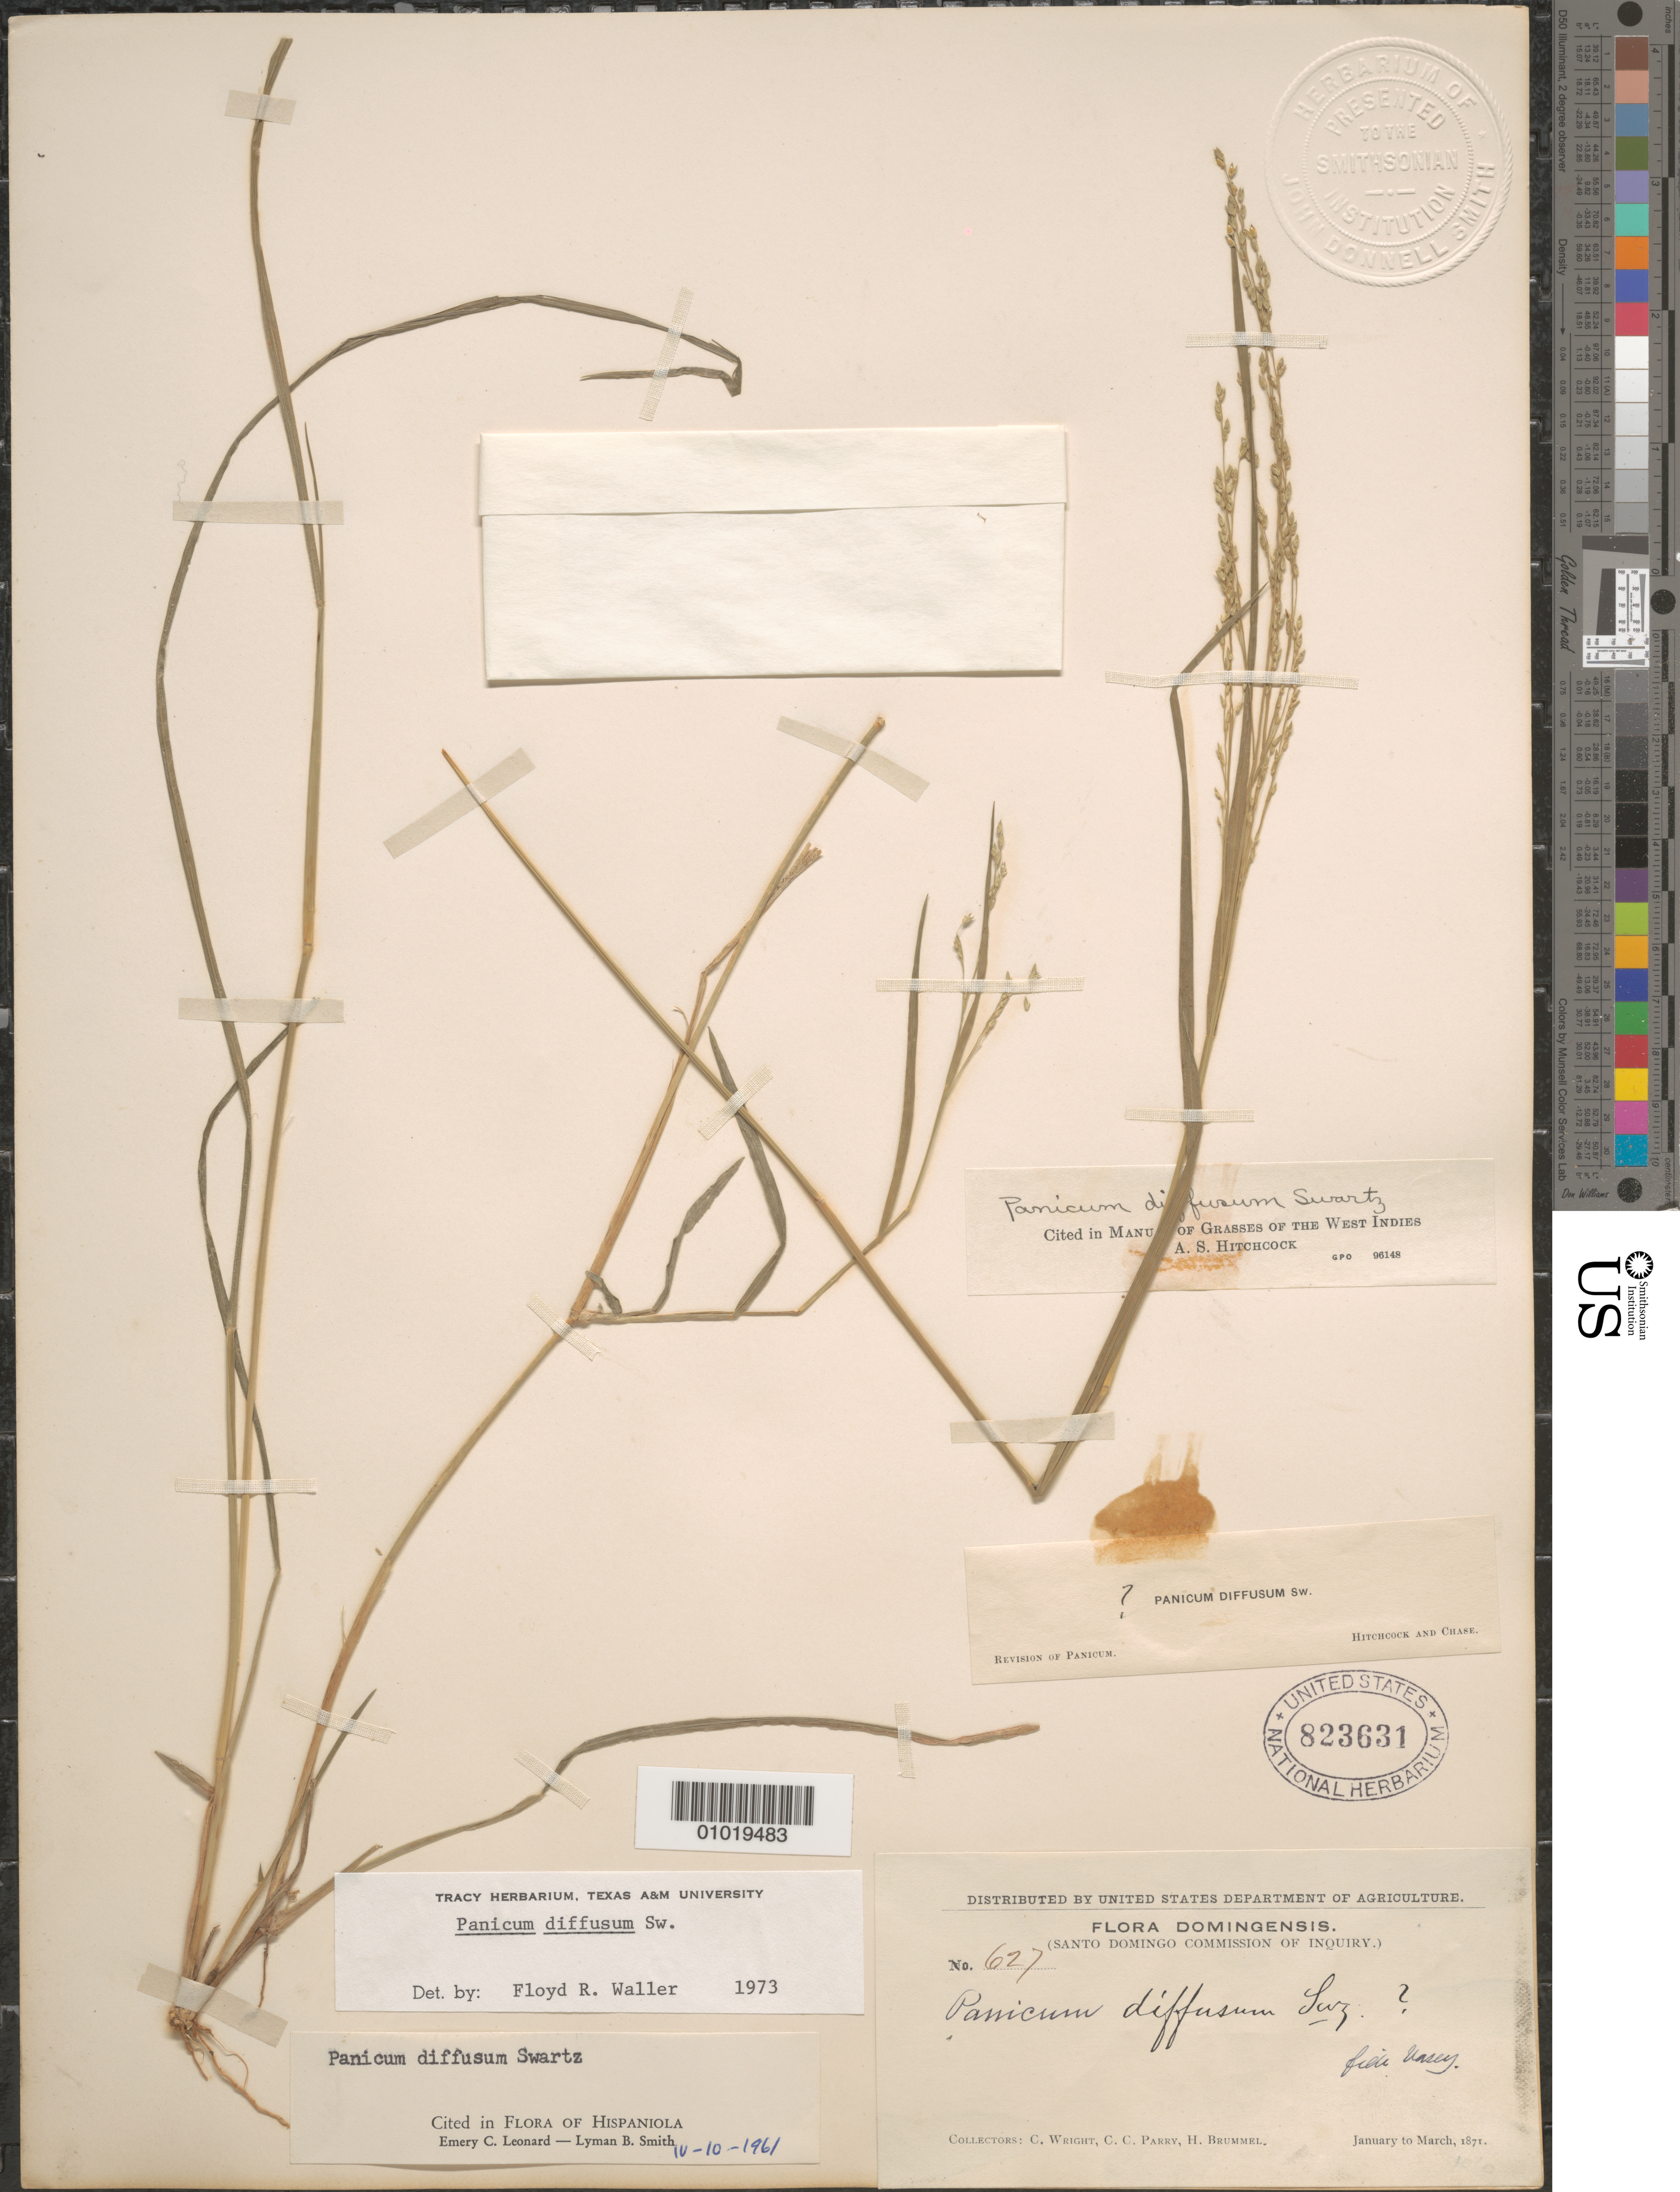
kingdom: Plantae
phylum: Tracheophyta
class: Liliopsida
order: Poales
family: Poaceae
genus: Panicum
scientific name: Panicum diffusum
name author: Sw.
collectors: C. Wright, C. C. Parry & H. Brummel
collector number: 627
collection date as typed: Jan 1871 to -- Mar 1871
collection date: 1871-01/1871-03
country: Dominican Republic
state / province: Distrito Nacional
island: Hispaniola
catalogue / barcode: US 823631